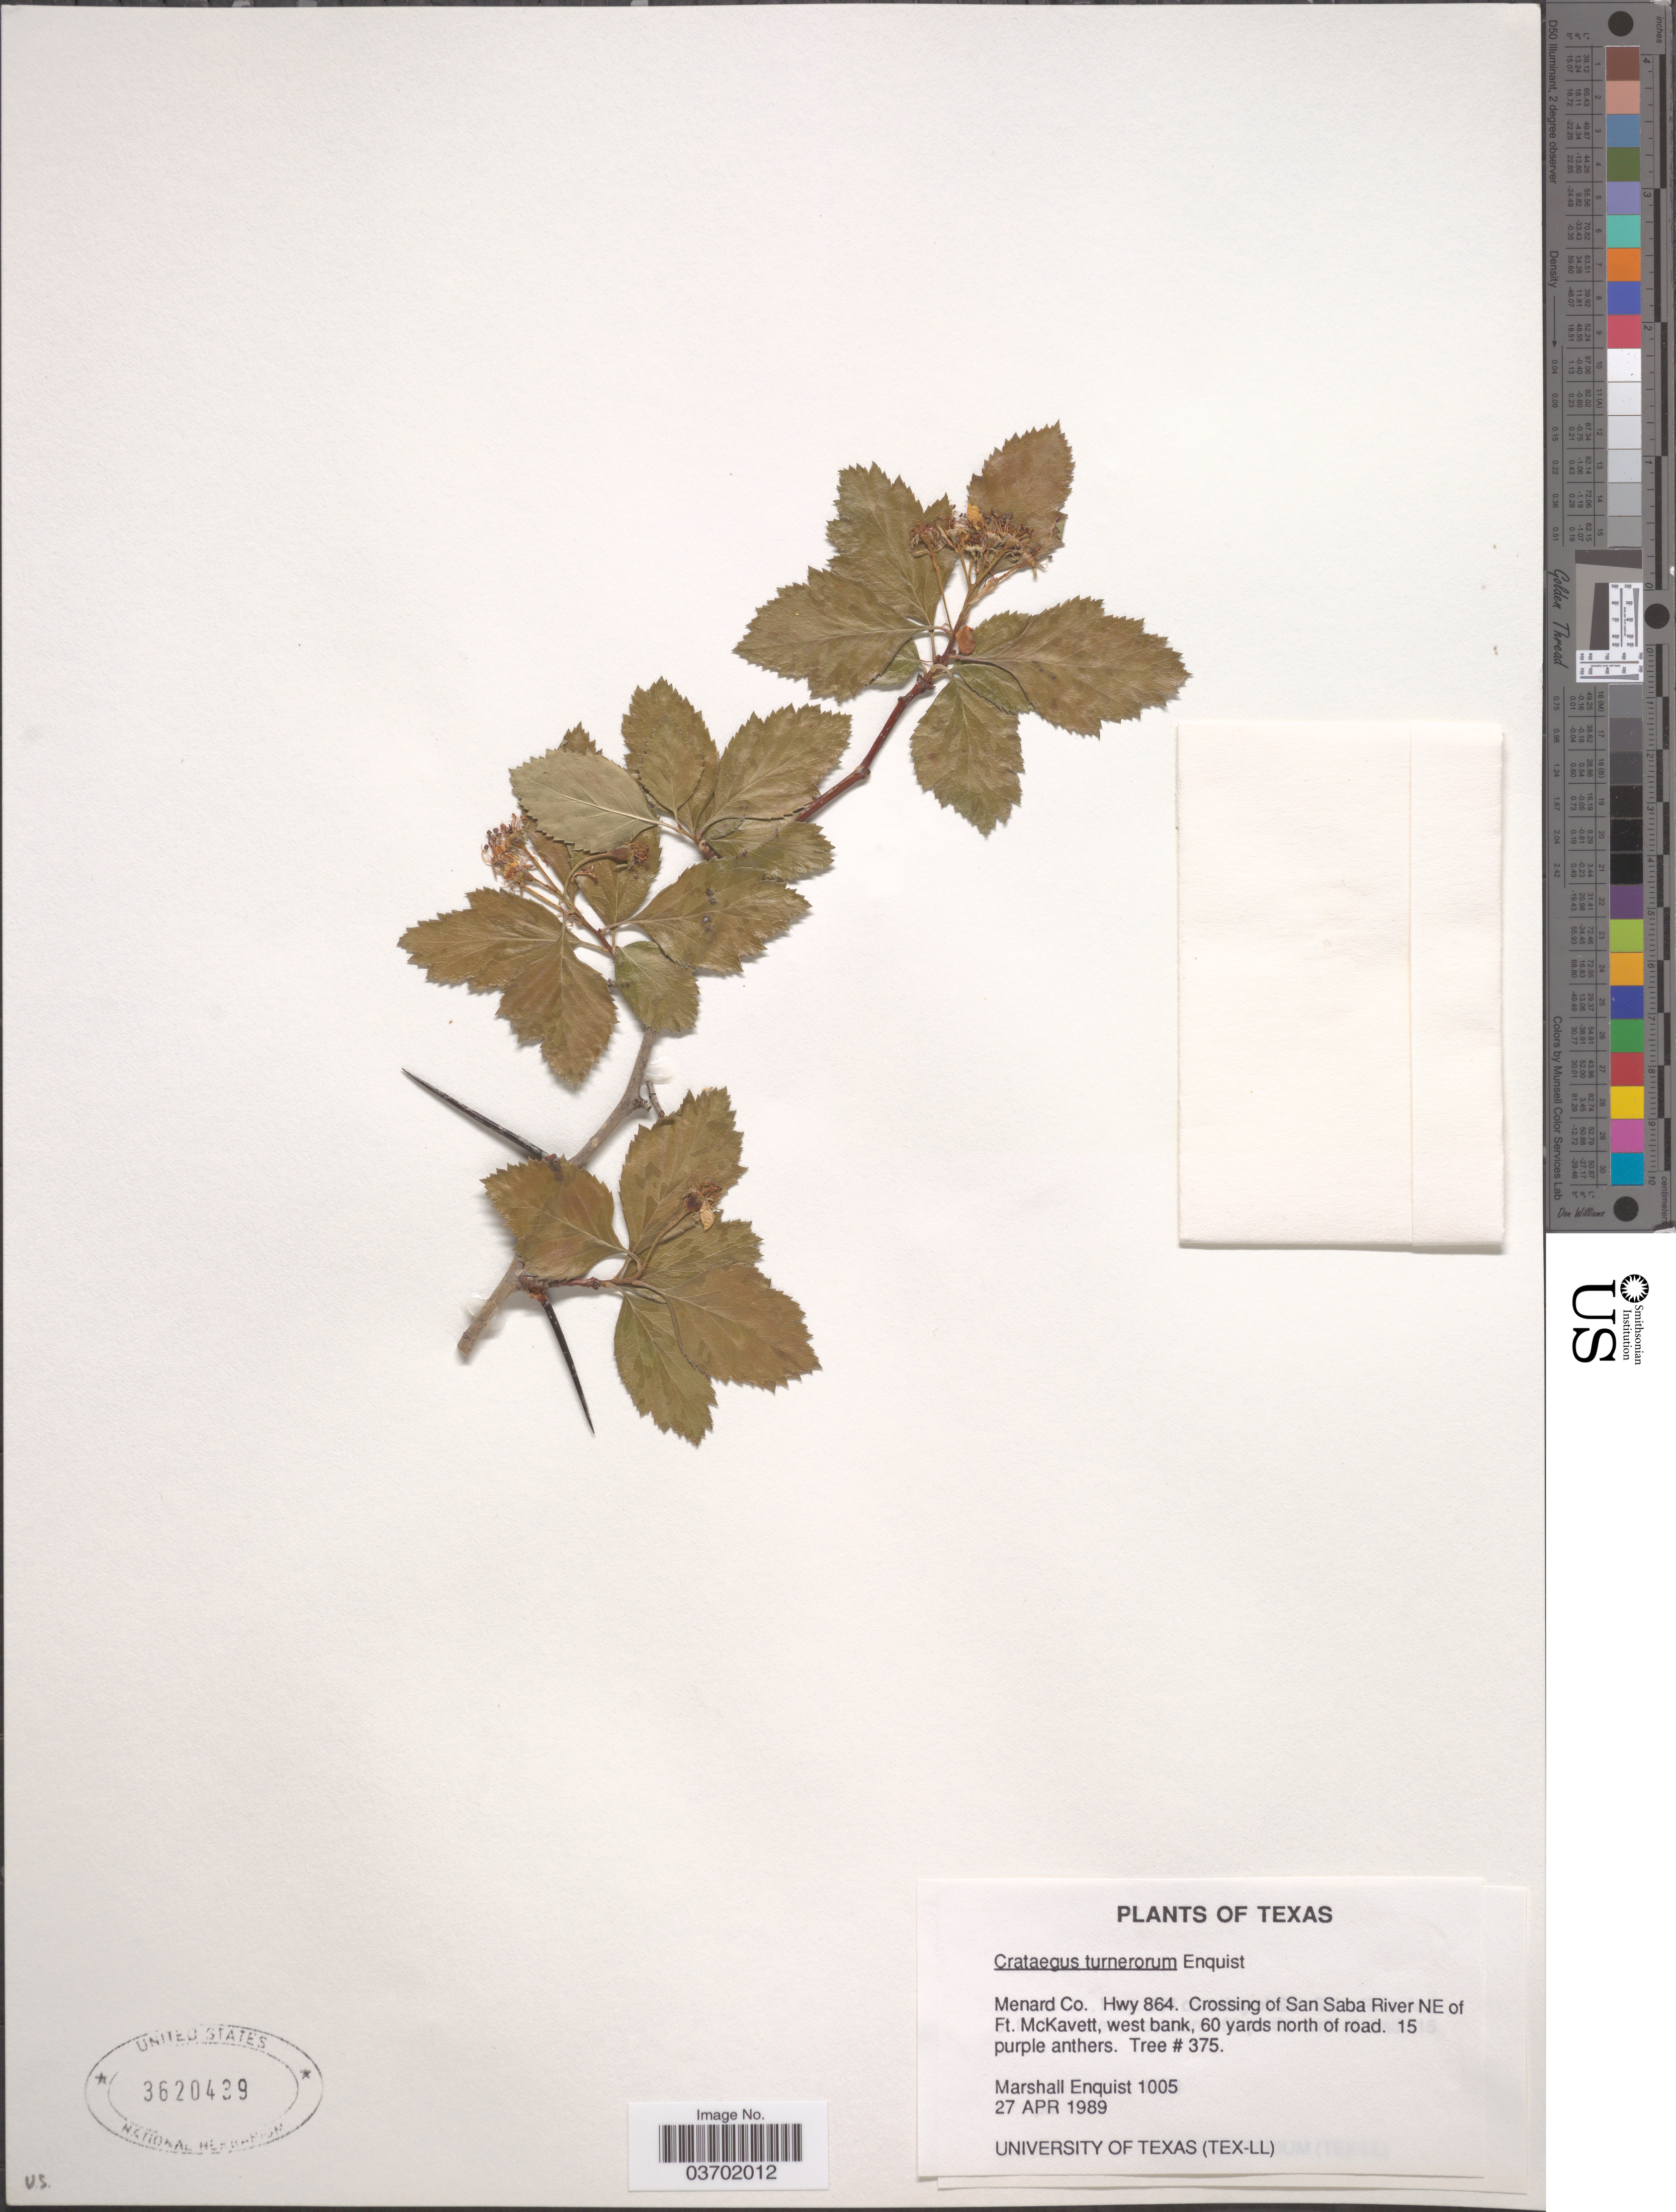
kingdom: Plantae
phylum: Tracheophyta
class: Magnoliopsida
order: Rosales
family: Rosaceae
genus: Crataegus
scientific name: Crataegus turnerorum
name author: Enquist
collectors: M. Enquist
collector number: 1005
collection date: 1989-04-27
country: United States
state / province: Texas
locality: Menard Co. Hwy 864. Crossing of San Saba River NE of Ft. McKavett, west bank, 60 yards north of road. 15 purple anthers.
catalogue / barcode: US 3620439